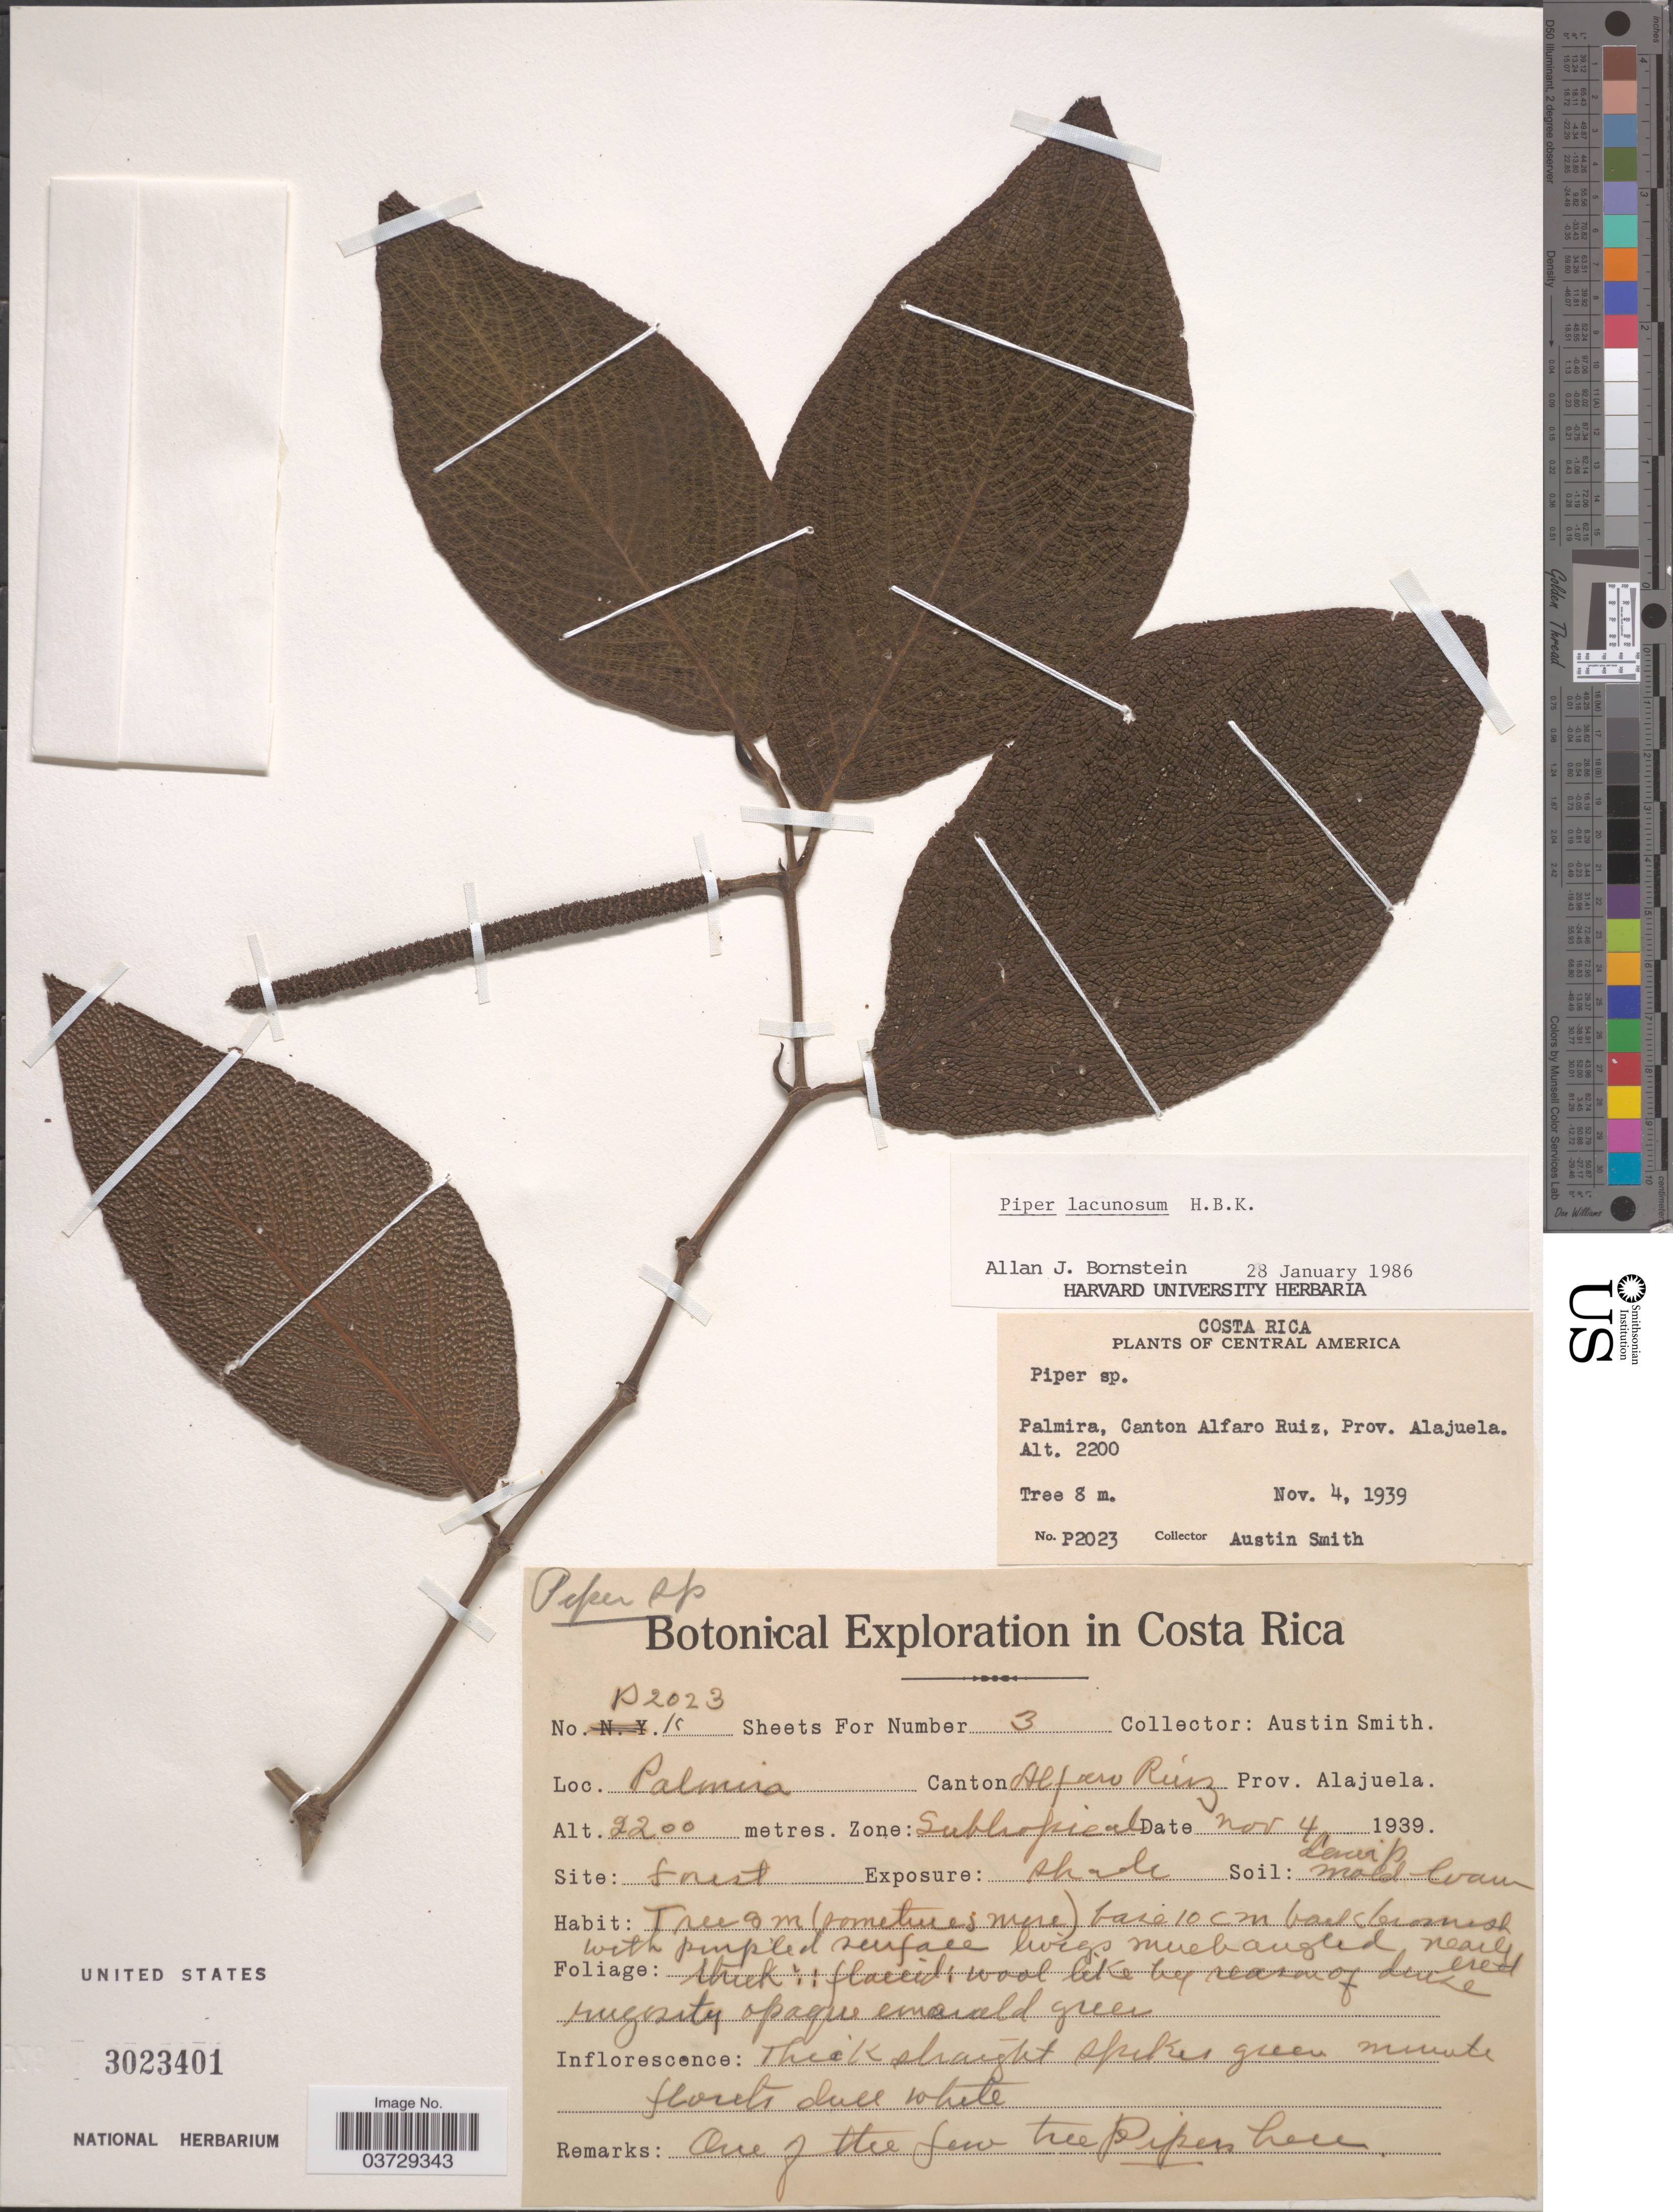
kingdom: Plantae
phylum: Tracheophyta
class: Magnoliopsida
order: Piperales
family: Piperaceae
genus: Piper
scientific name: Piper lacunosum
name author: Kunth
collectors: Aust P. Smith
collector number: P2023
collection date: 1939-11-04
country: Costa Rica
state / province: Alajuela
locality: Palmira, canton Alfaro Ruiz.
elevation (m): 2200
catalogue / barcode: US 3023401